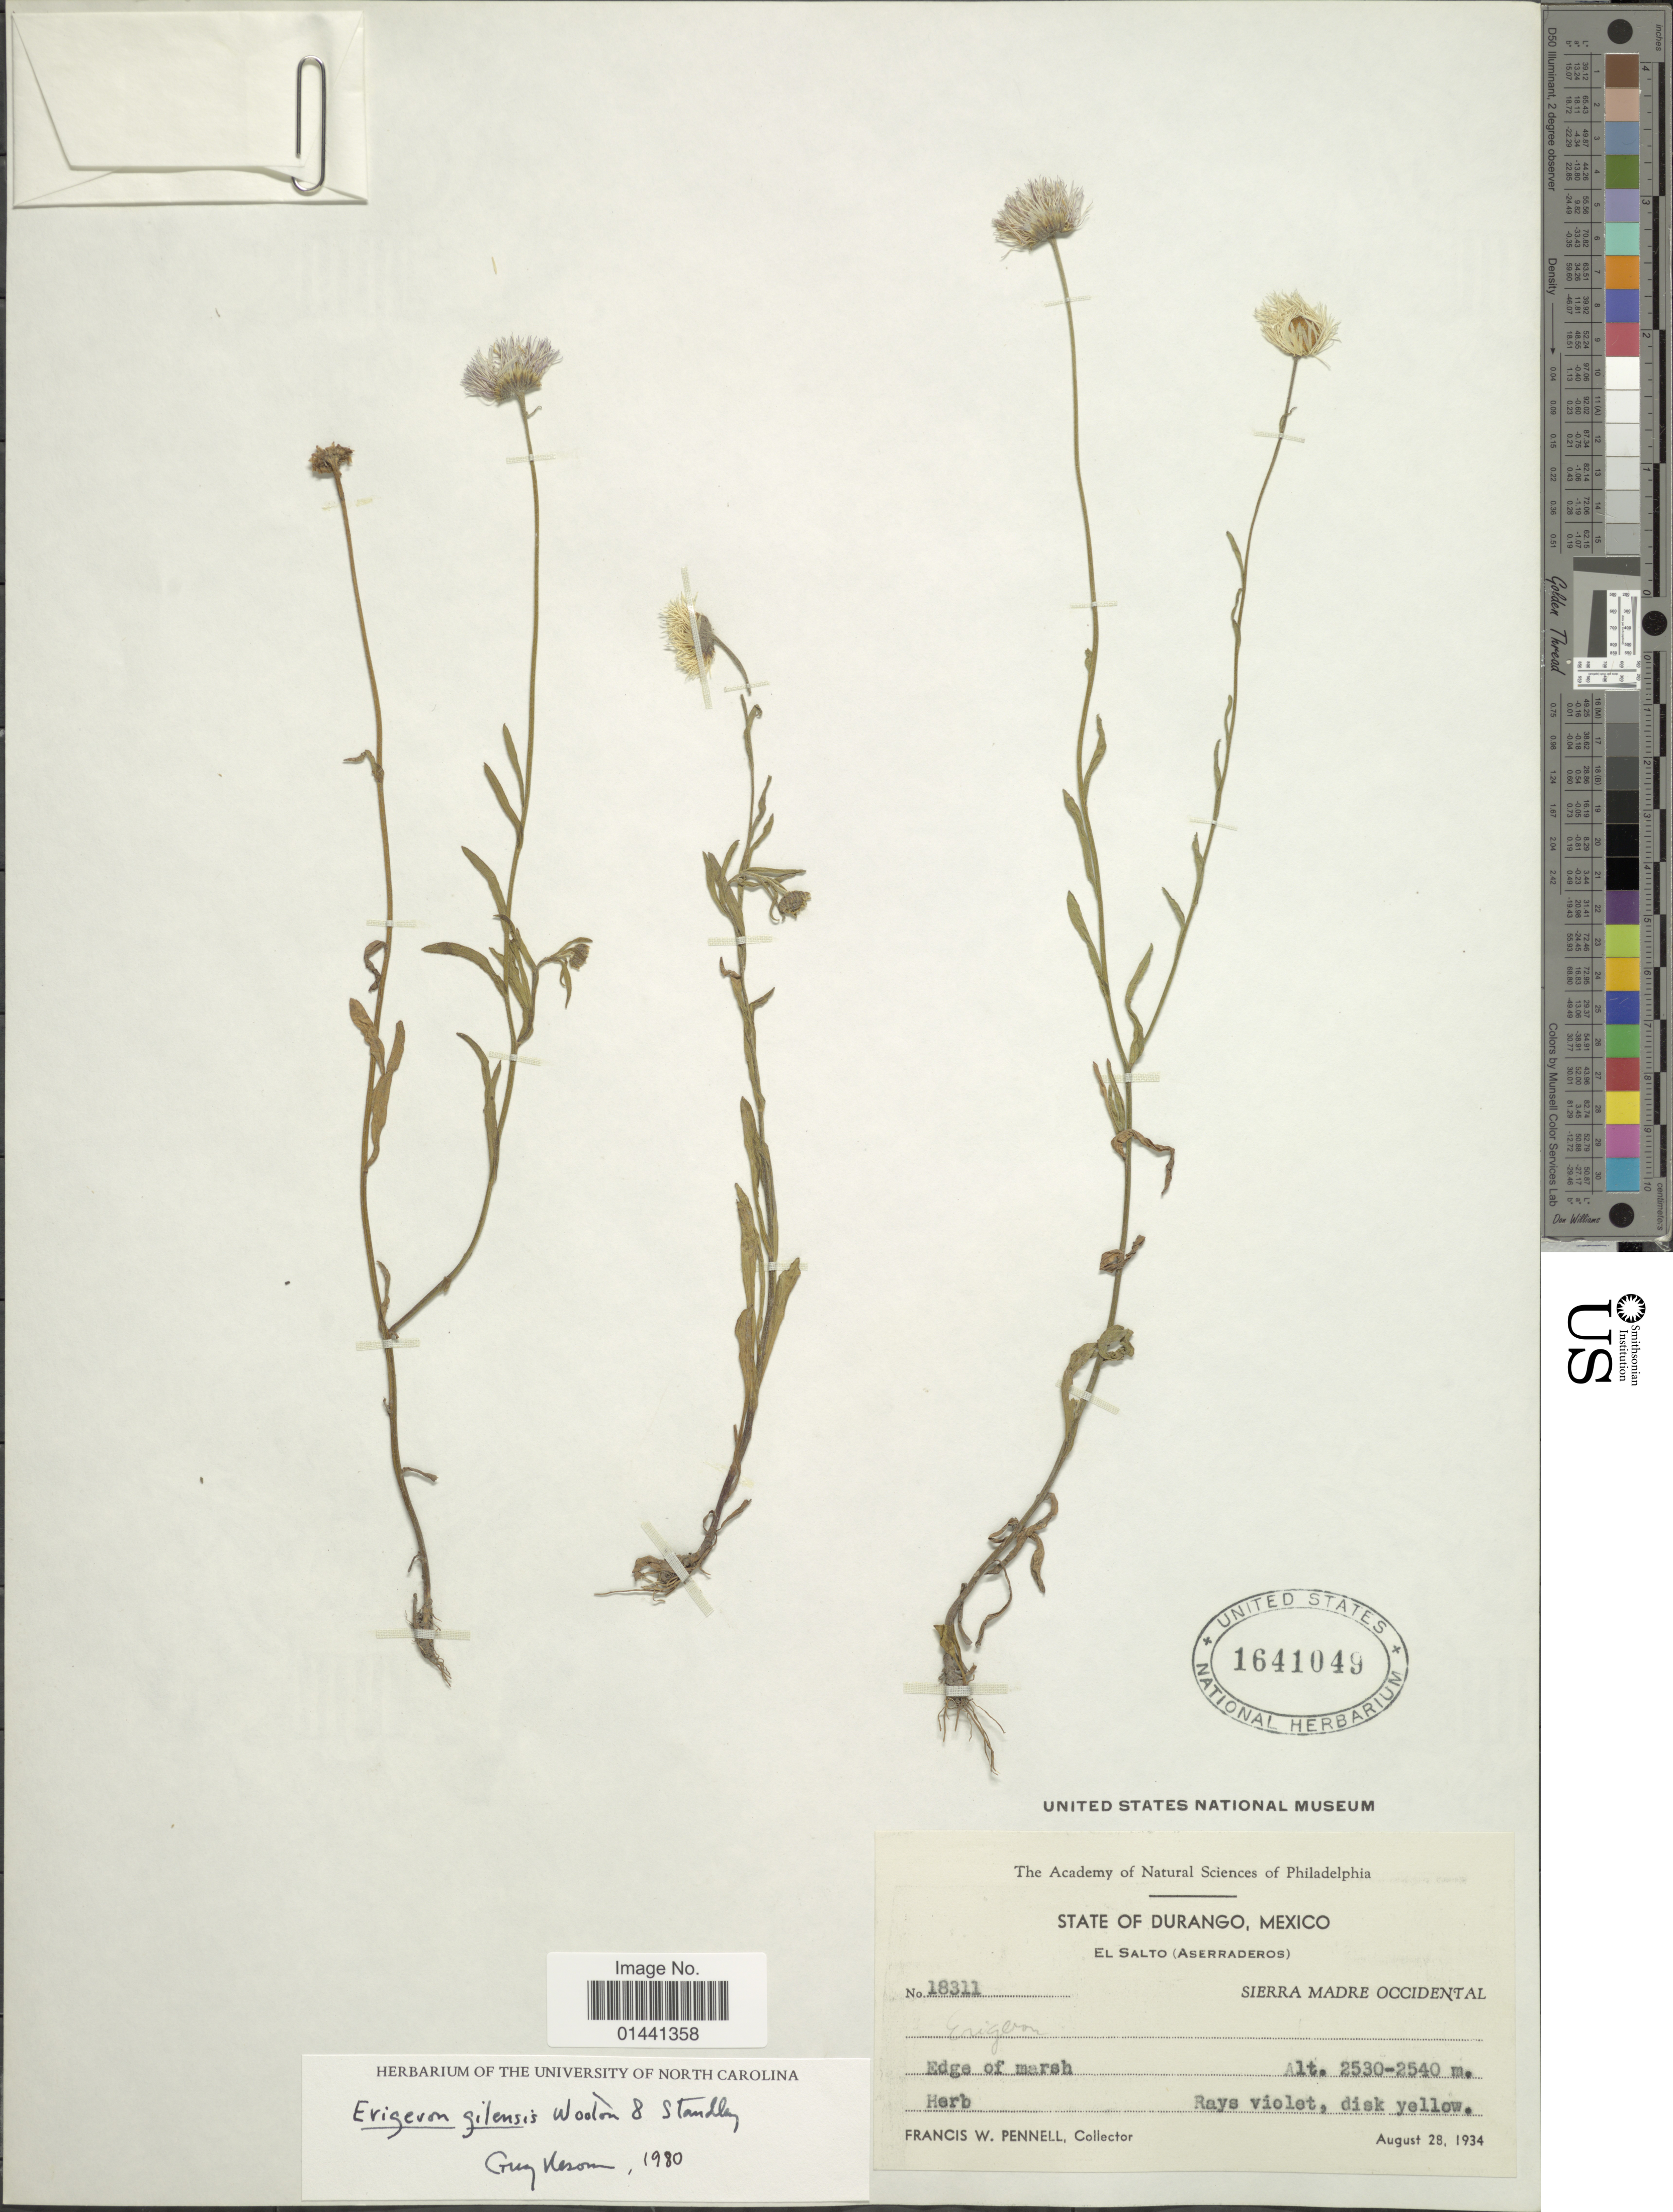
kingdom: Plantae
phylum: Tracheophyta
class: Magnoliopsida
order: Asterales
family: Asteraceae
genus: Erigeron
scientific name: Erigeron gilensis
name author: Wooton & Standl.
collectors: F. W. Pennell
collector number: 18311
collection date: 1934-08-28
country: Mexico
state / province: Durango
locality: El Salto (Aserraderos) Sierra Madre Occidental, edge of marsh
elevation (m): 2530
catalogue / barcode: US 1641049